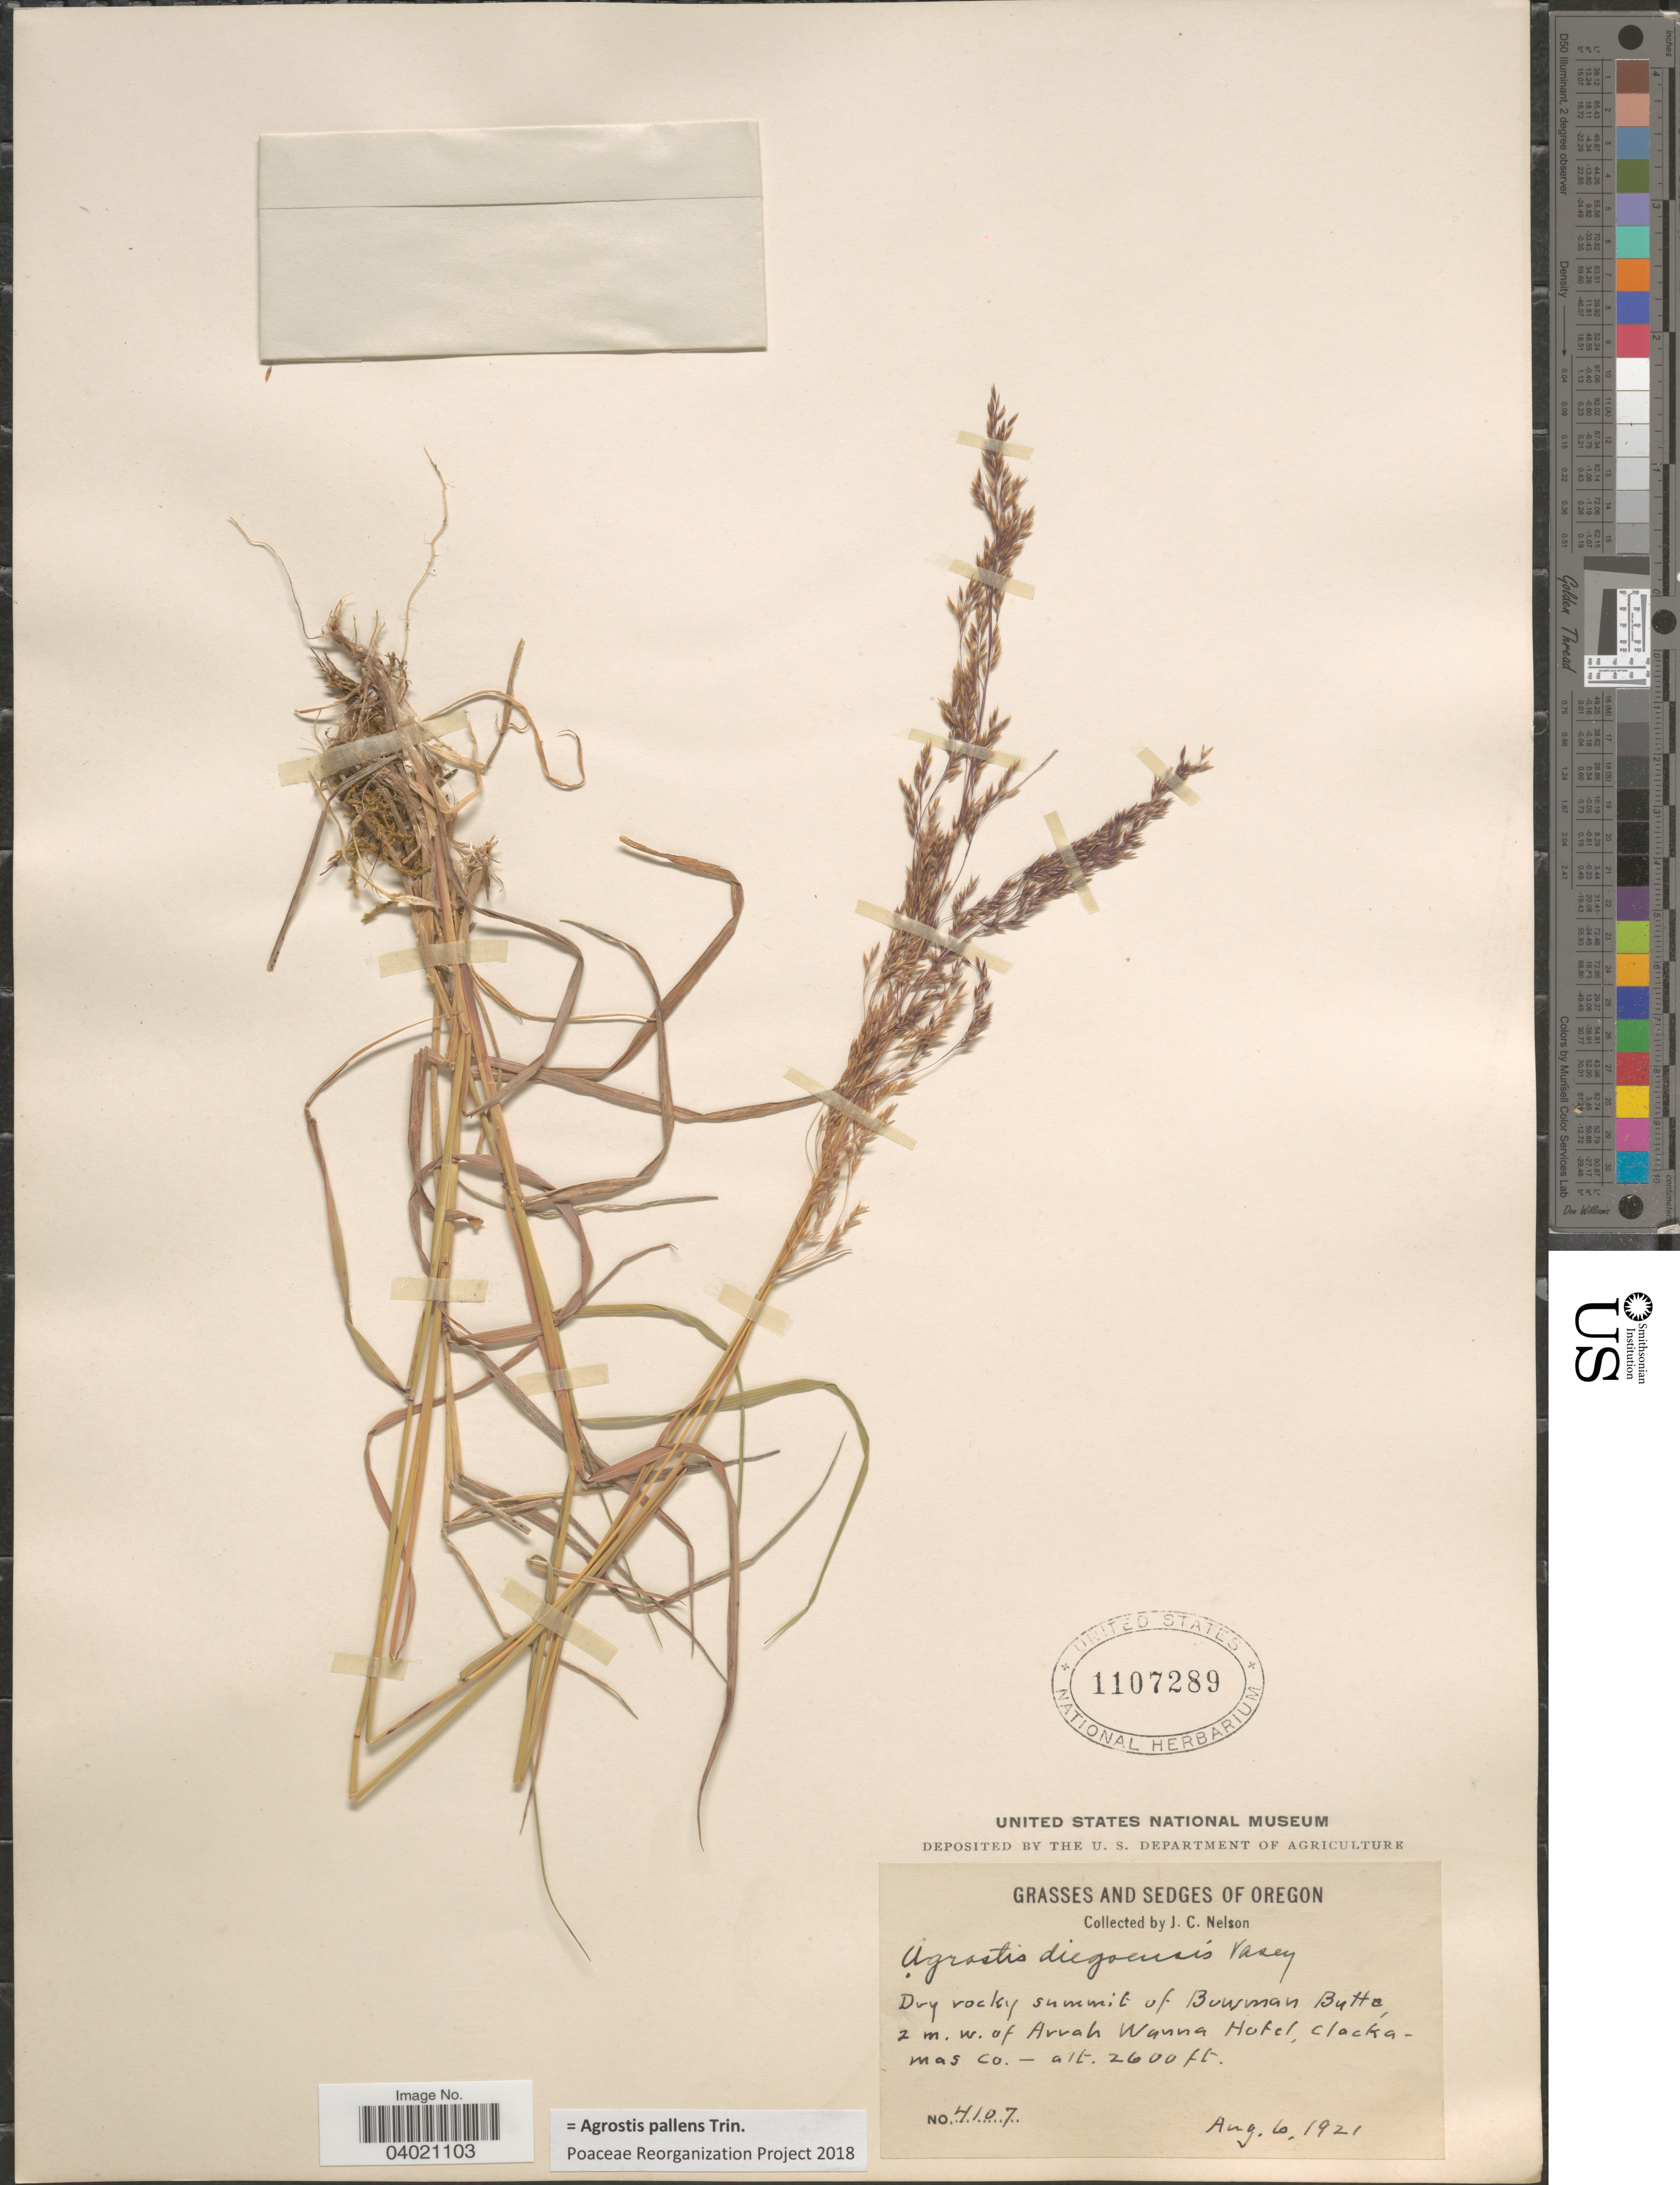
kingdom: Plantae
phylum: Tracheophyta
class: Liliopsida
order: Poales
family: Poaceae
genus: Agrostis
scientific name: Agrostis pallens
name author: Trin.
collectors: J. C. Nelson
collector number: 4107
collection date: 1921-08-06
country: United States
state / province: Oregon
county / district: Clackamas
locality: Dry rocky summit of Bowman Butte, 2 m. w. of Arrah Wanna Hotel, Clackamas Co.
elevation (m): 792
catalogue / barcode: US 1107289